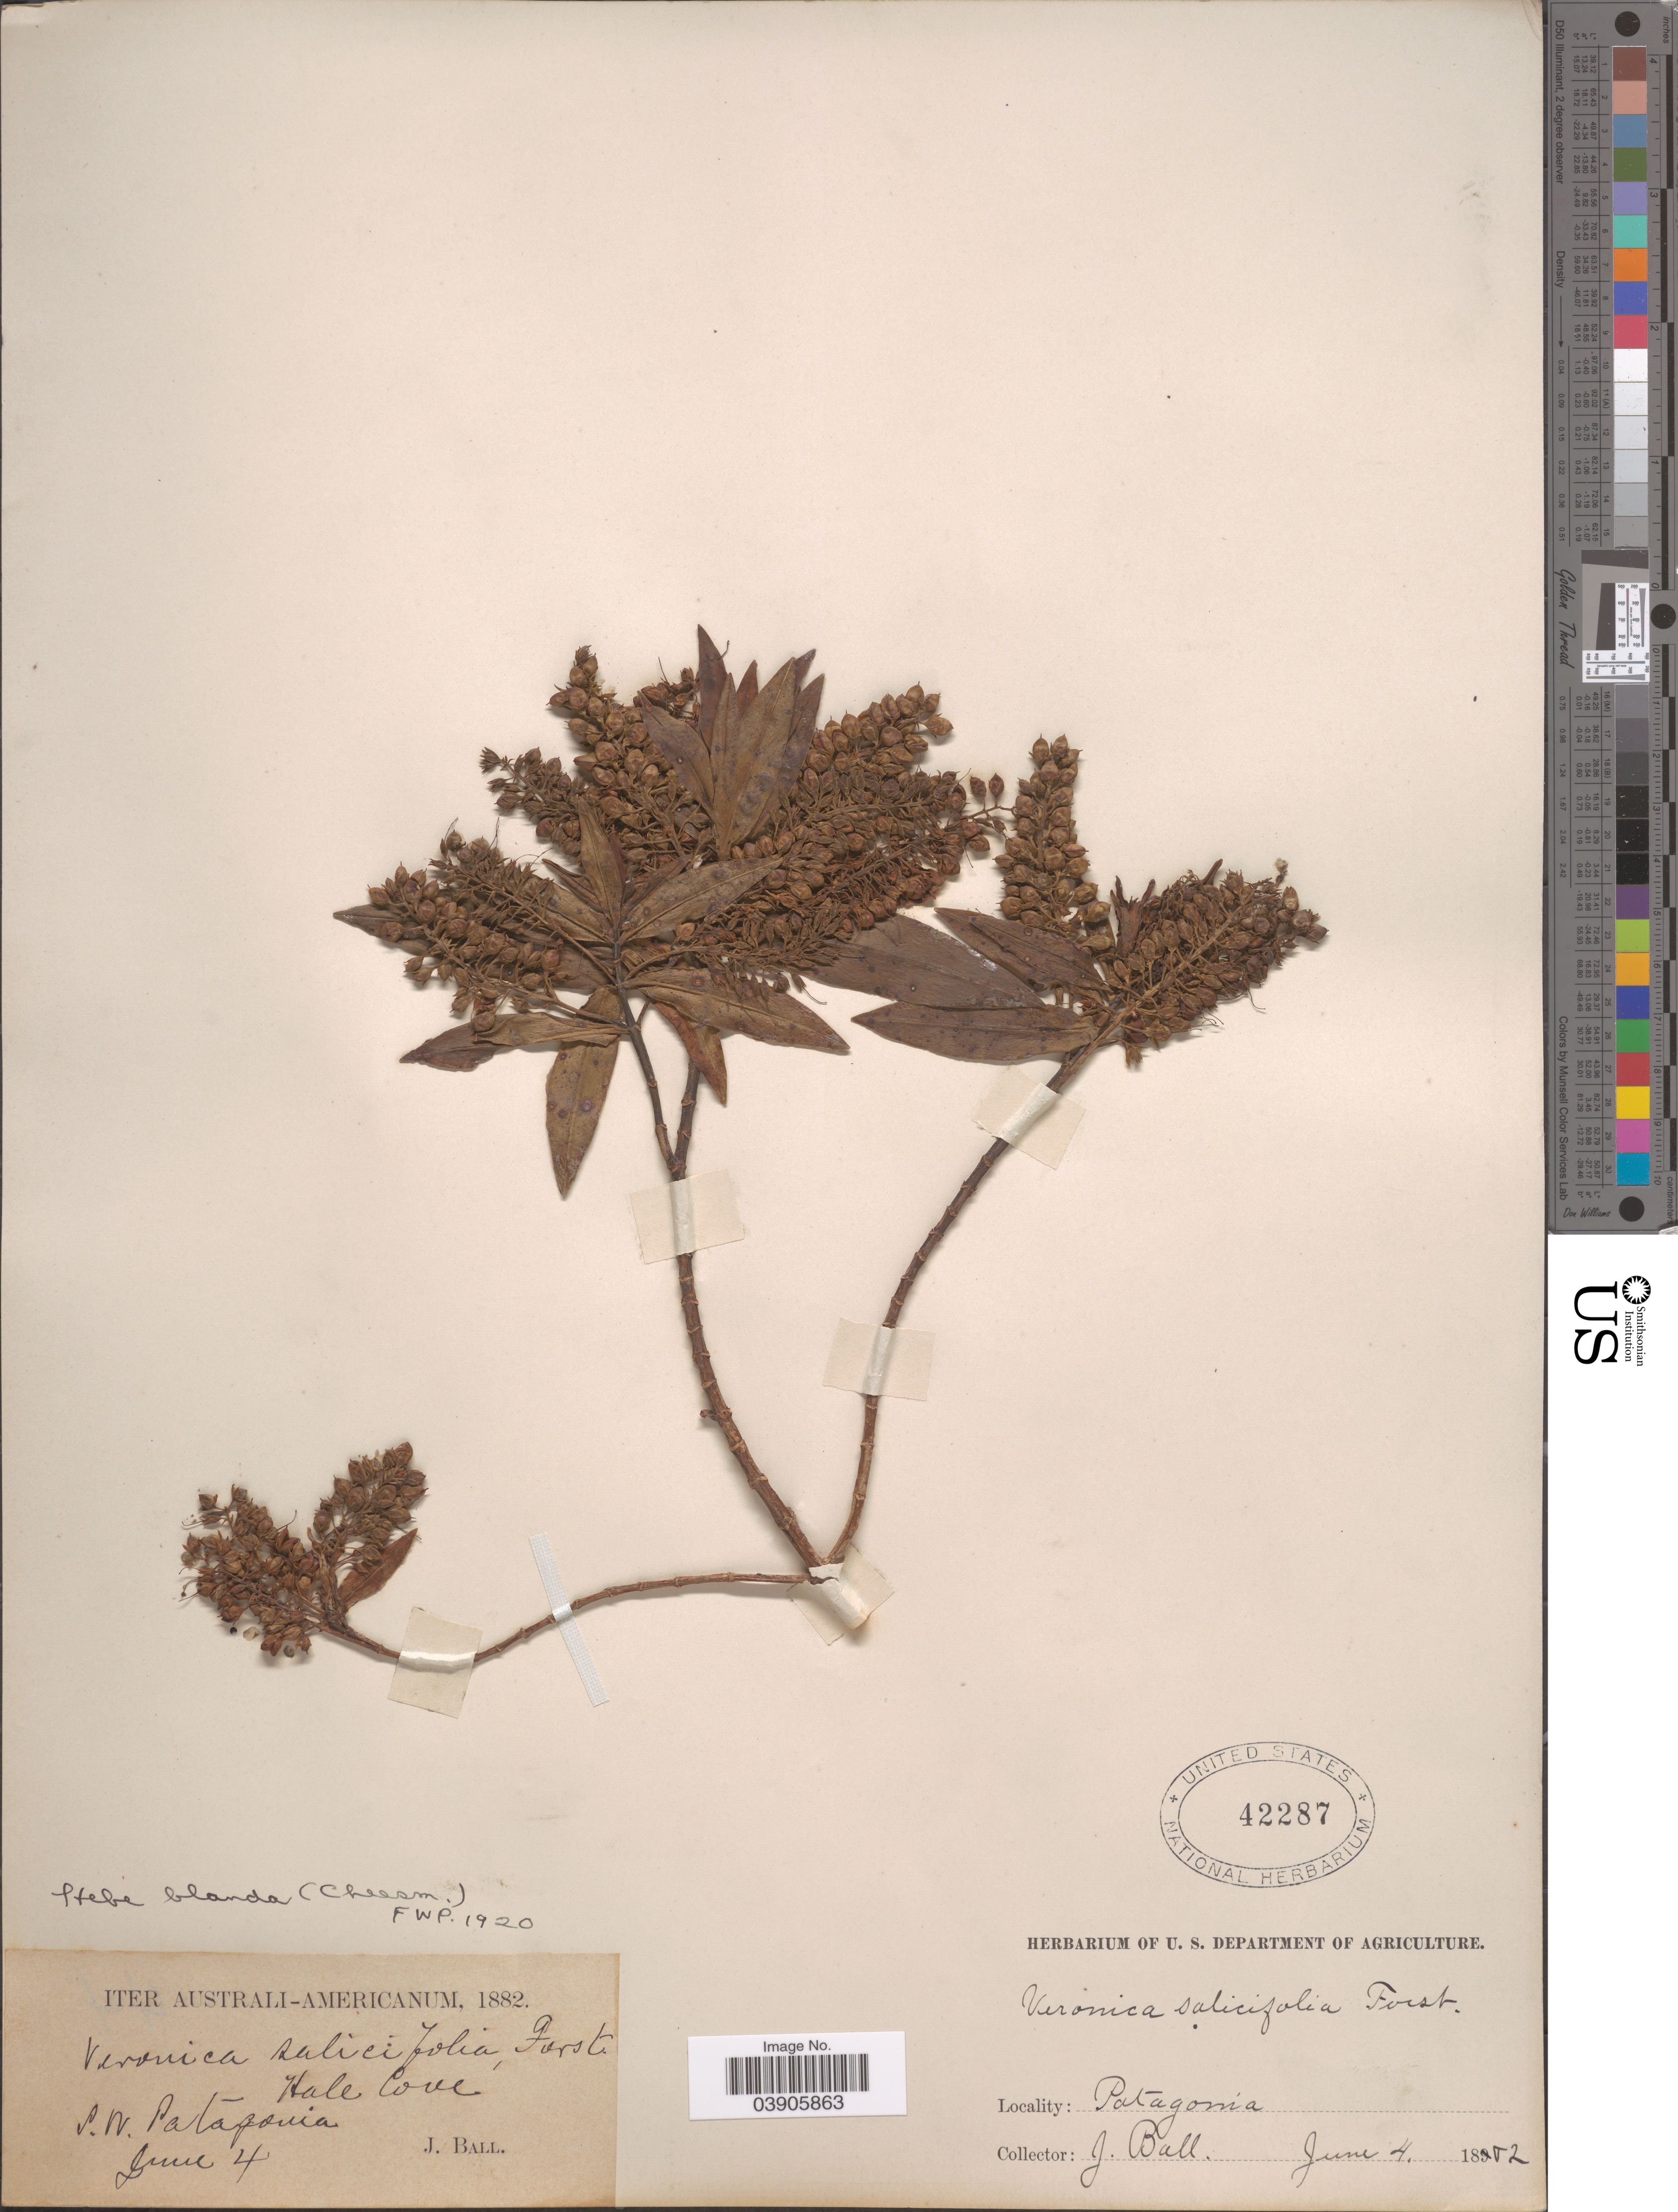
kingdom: Plantae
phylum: Tracheophyta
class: Magnoliopsida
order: Lamiales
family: Plantaginaceae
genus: Hebe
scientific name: Hebe blanda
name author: (Cheeseman) Pennell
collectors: J. Ball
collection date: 1882-06-04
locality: Iter Australi-Americanum. Hale Cove. S.N. Patagonia.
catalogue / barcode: US 42287